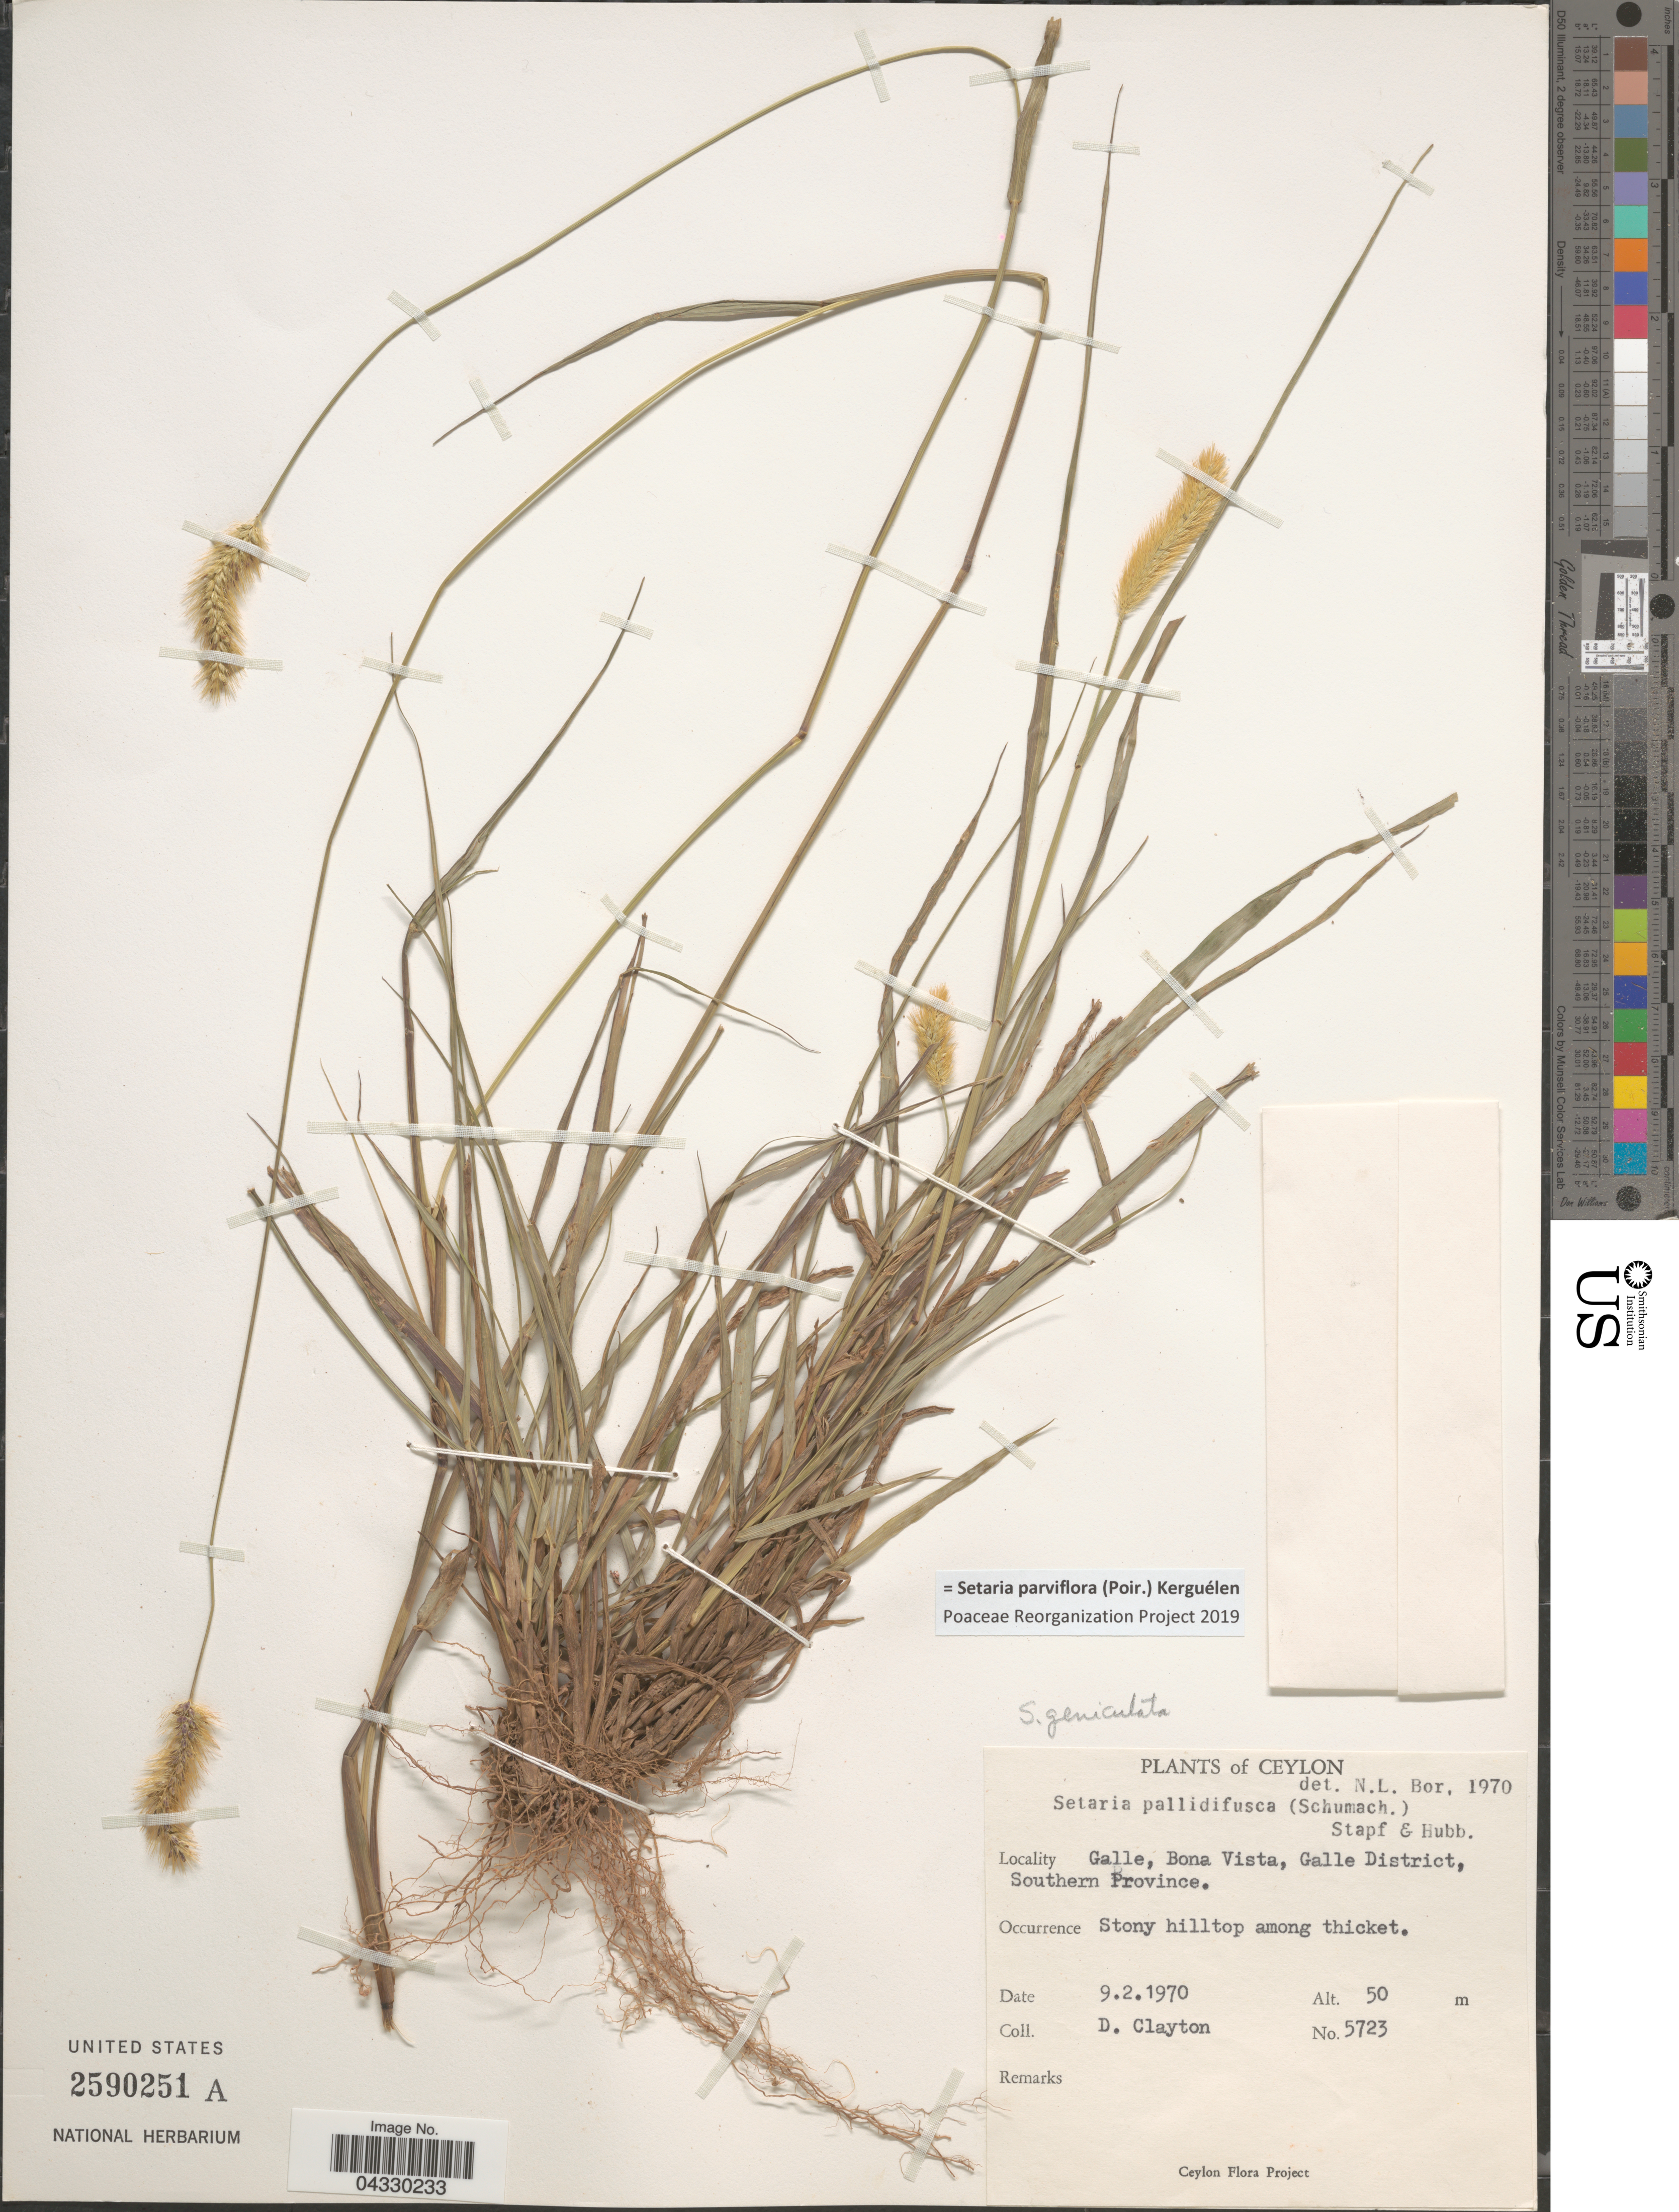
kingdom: Plantae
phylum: Tracheophyta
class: Liliopsida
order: Poales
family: Poaceae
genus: Setaria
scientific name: Setaria parviflora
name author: (Poir.) Kerguélen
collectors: D. Clayton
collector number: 5723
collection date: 1970-02-09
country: Sri Lanka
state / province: Southern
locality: Ceylon. Galle, Bona Vista, Galle District. Stony hilltop among thicket.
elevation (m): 50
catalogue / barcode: US 2590251A